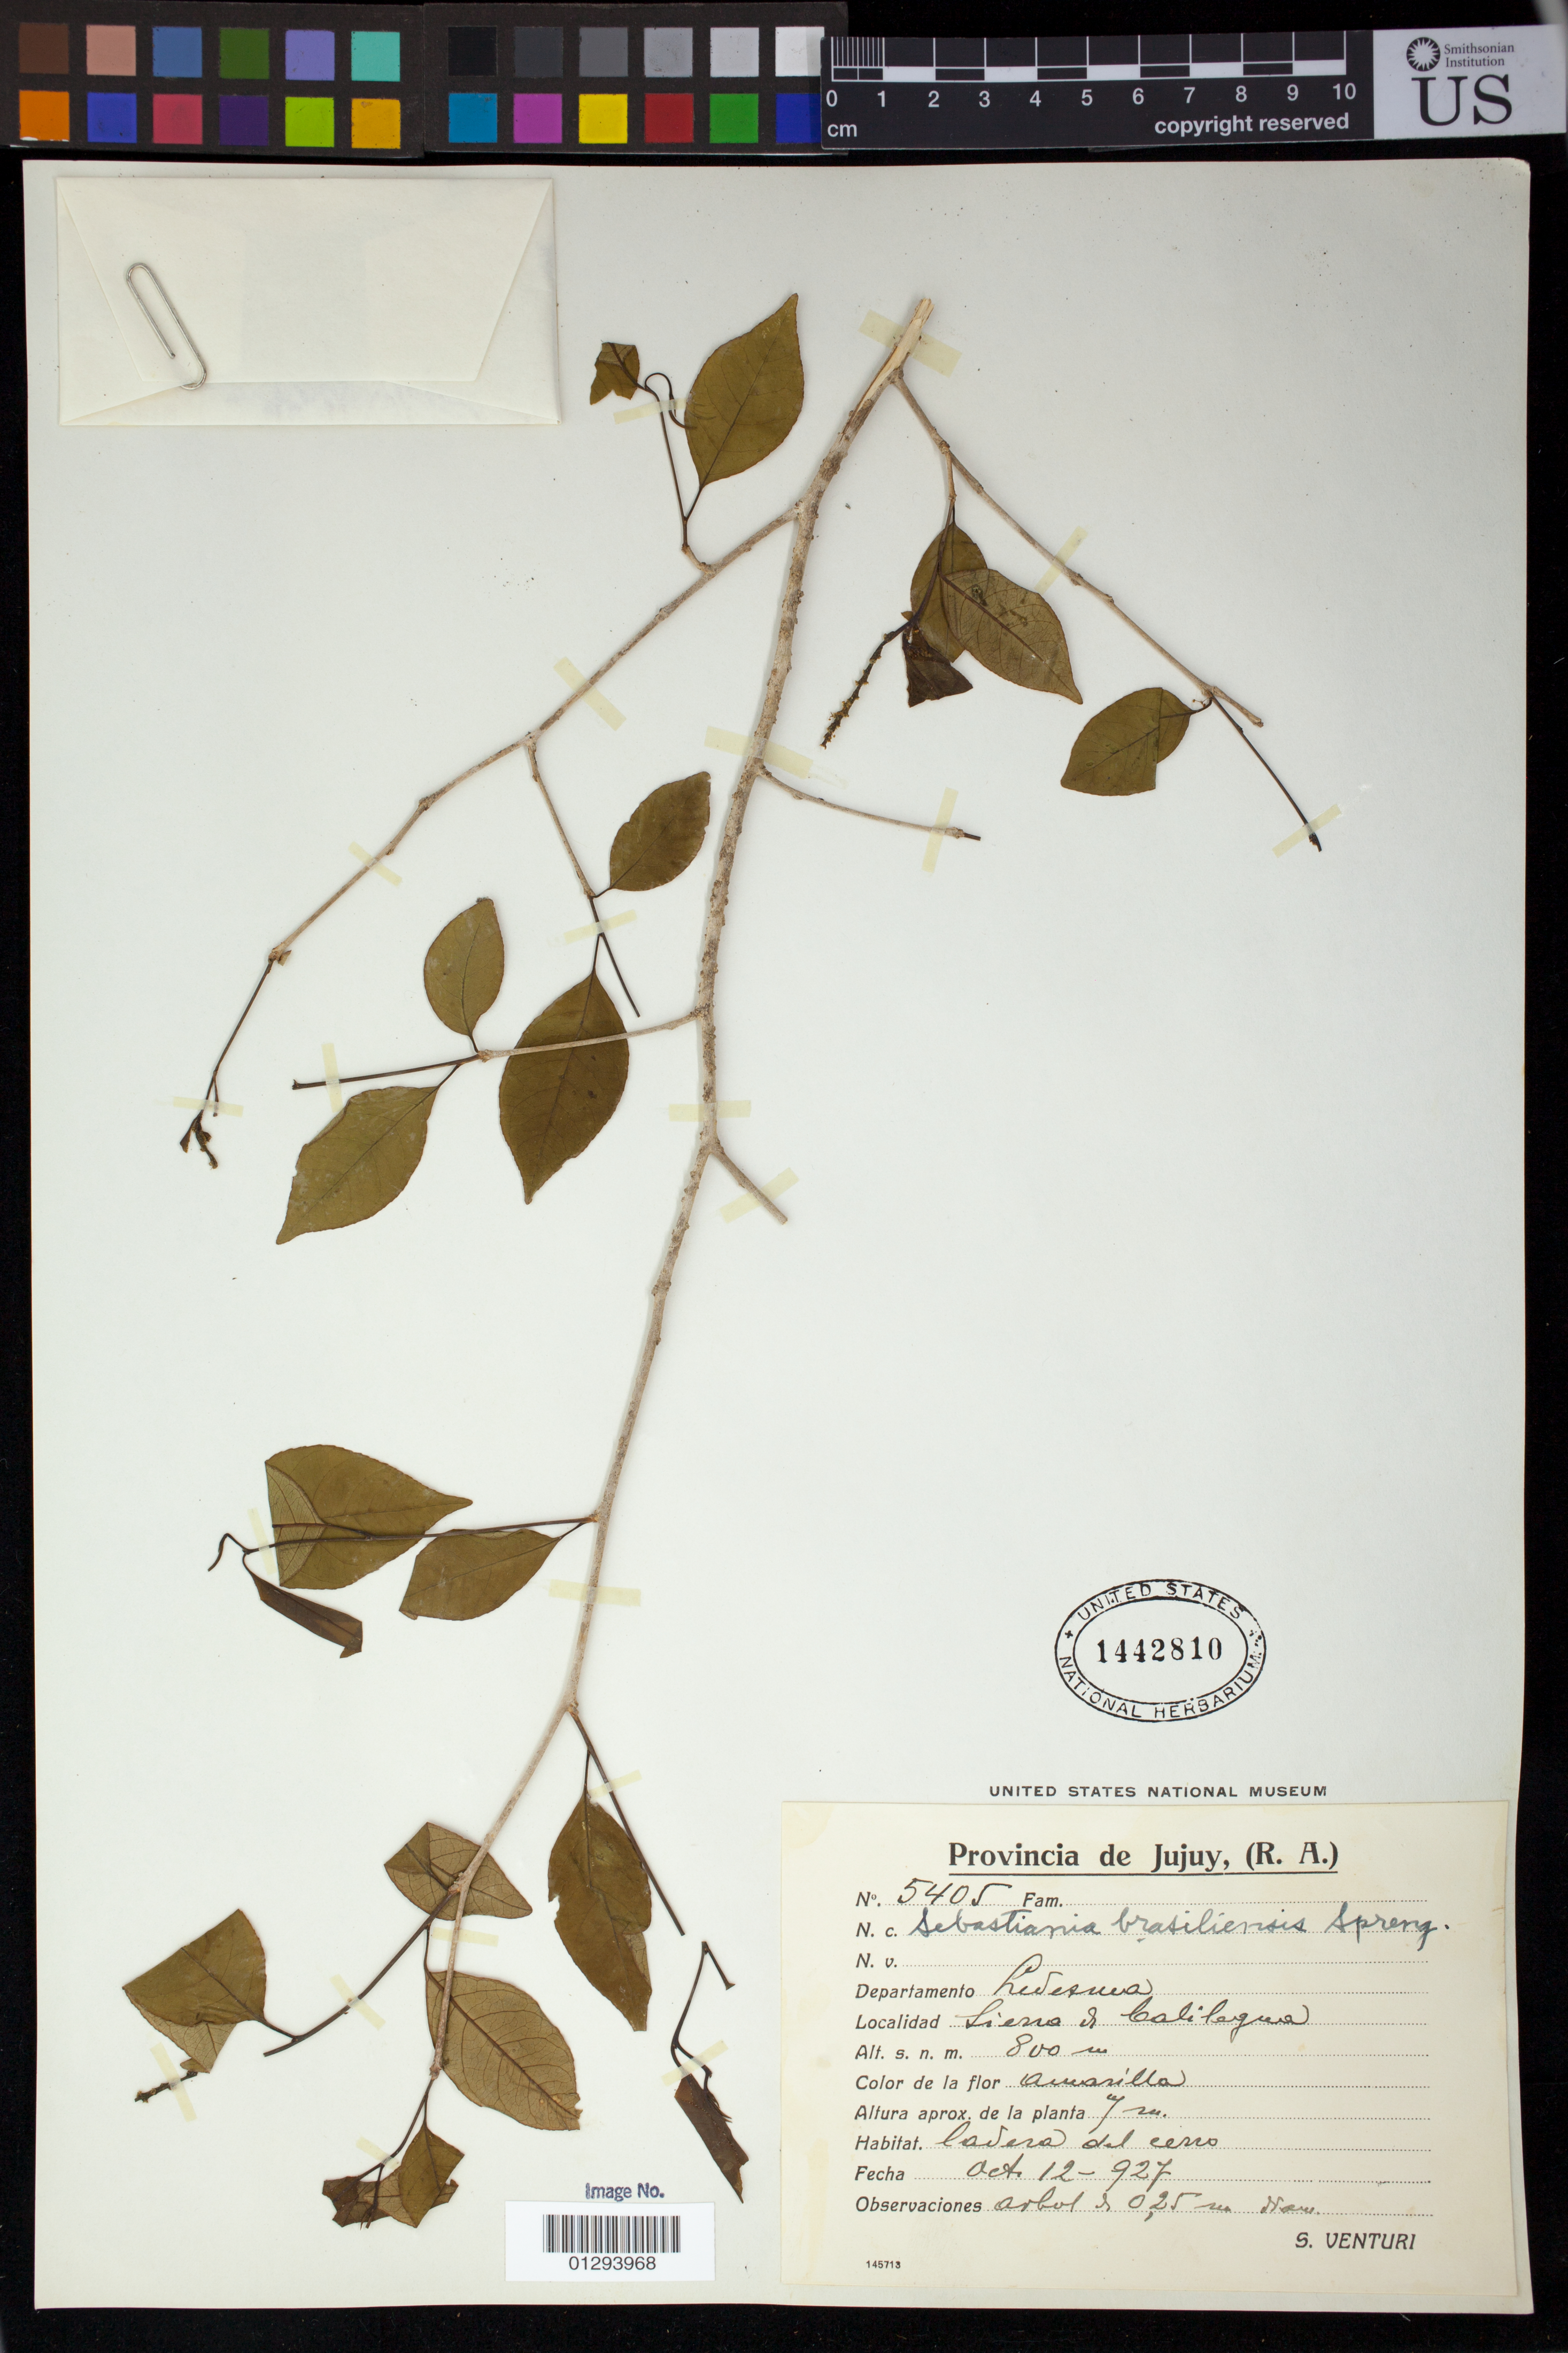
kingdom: Plantae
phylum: Tracheophyta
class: Magnoliopsida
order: Malpighiales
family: Euphorbiaceae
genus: Sebastiania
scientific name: Sebastiania brasiliensis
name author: Spreng.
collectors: S. Venturi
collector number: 5405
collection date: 1927-10-12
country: Argentina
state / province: Jujuy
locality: Ledesma, Sierra de Calilegua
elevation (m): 800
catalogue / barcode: US 1442810